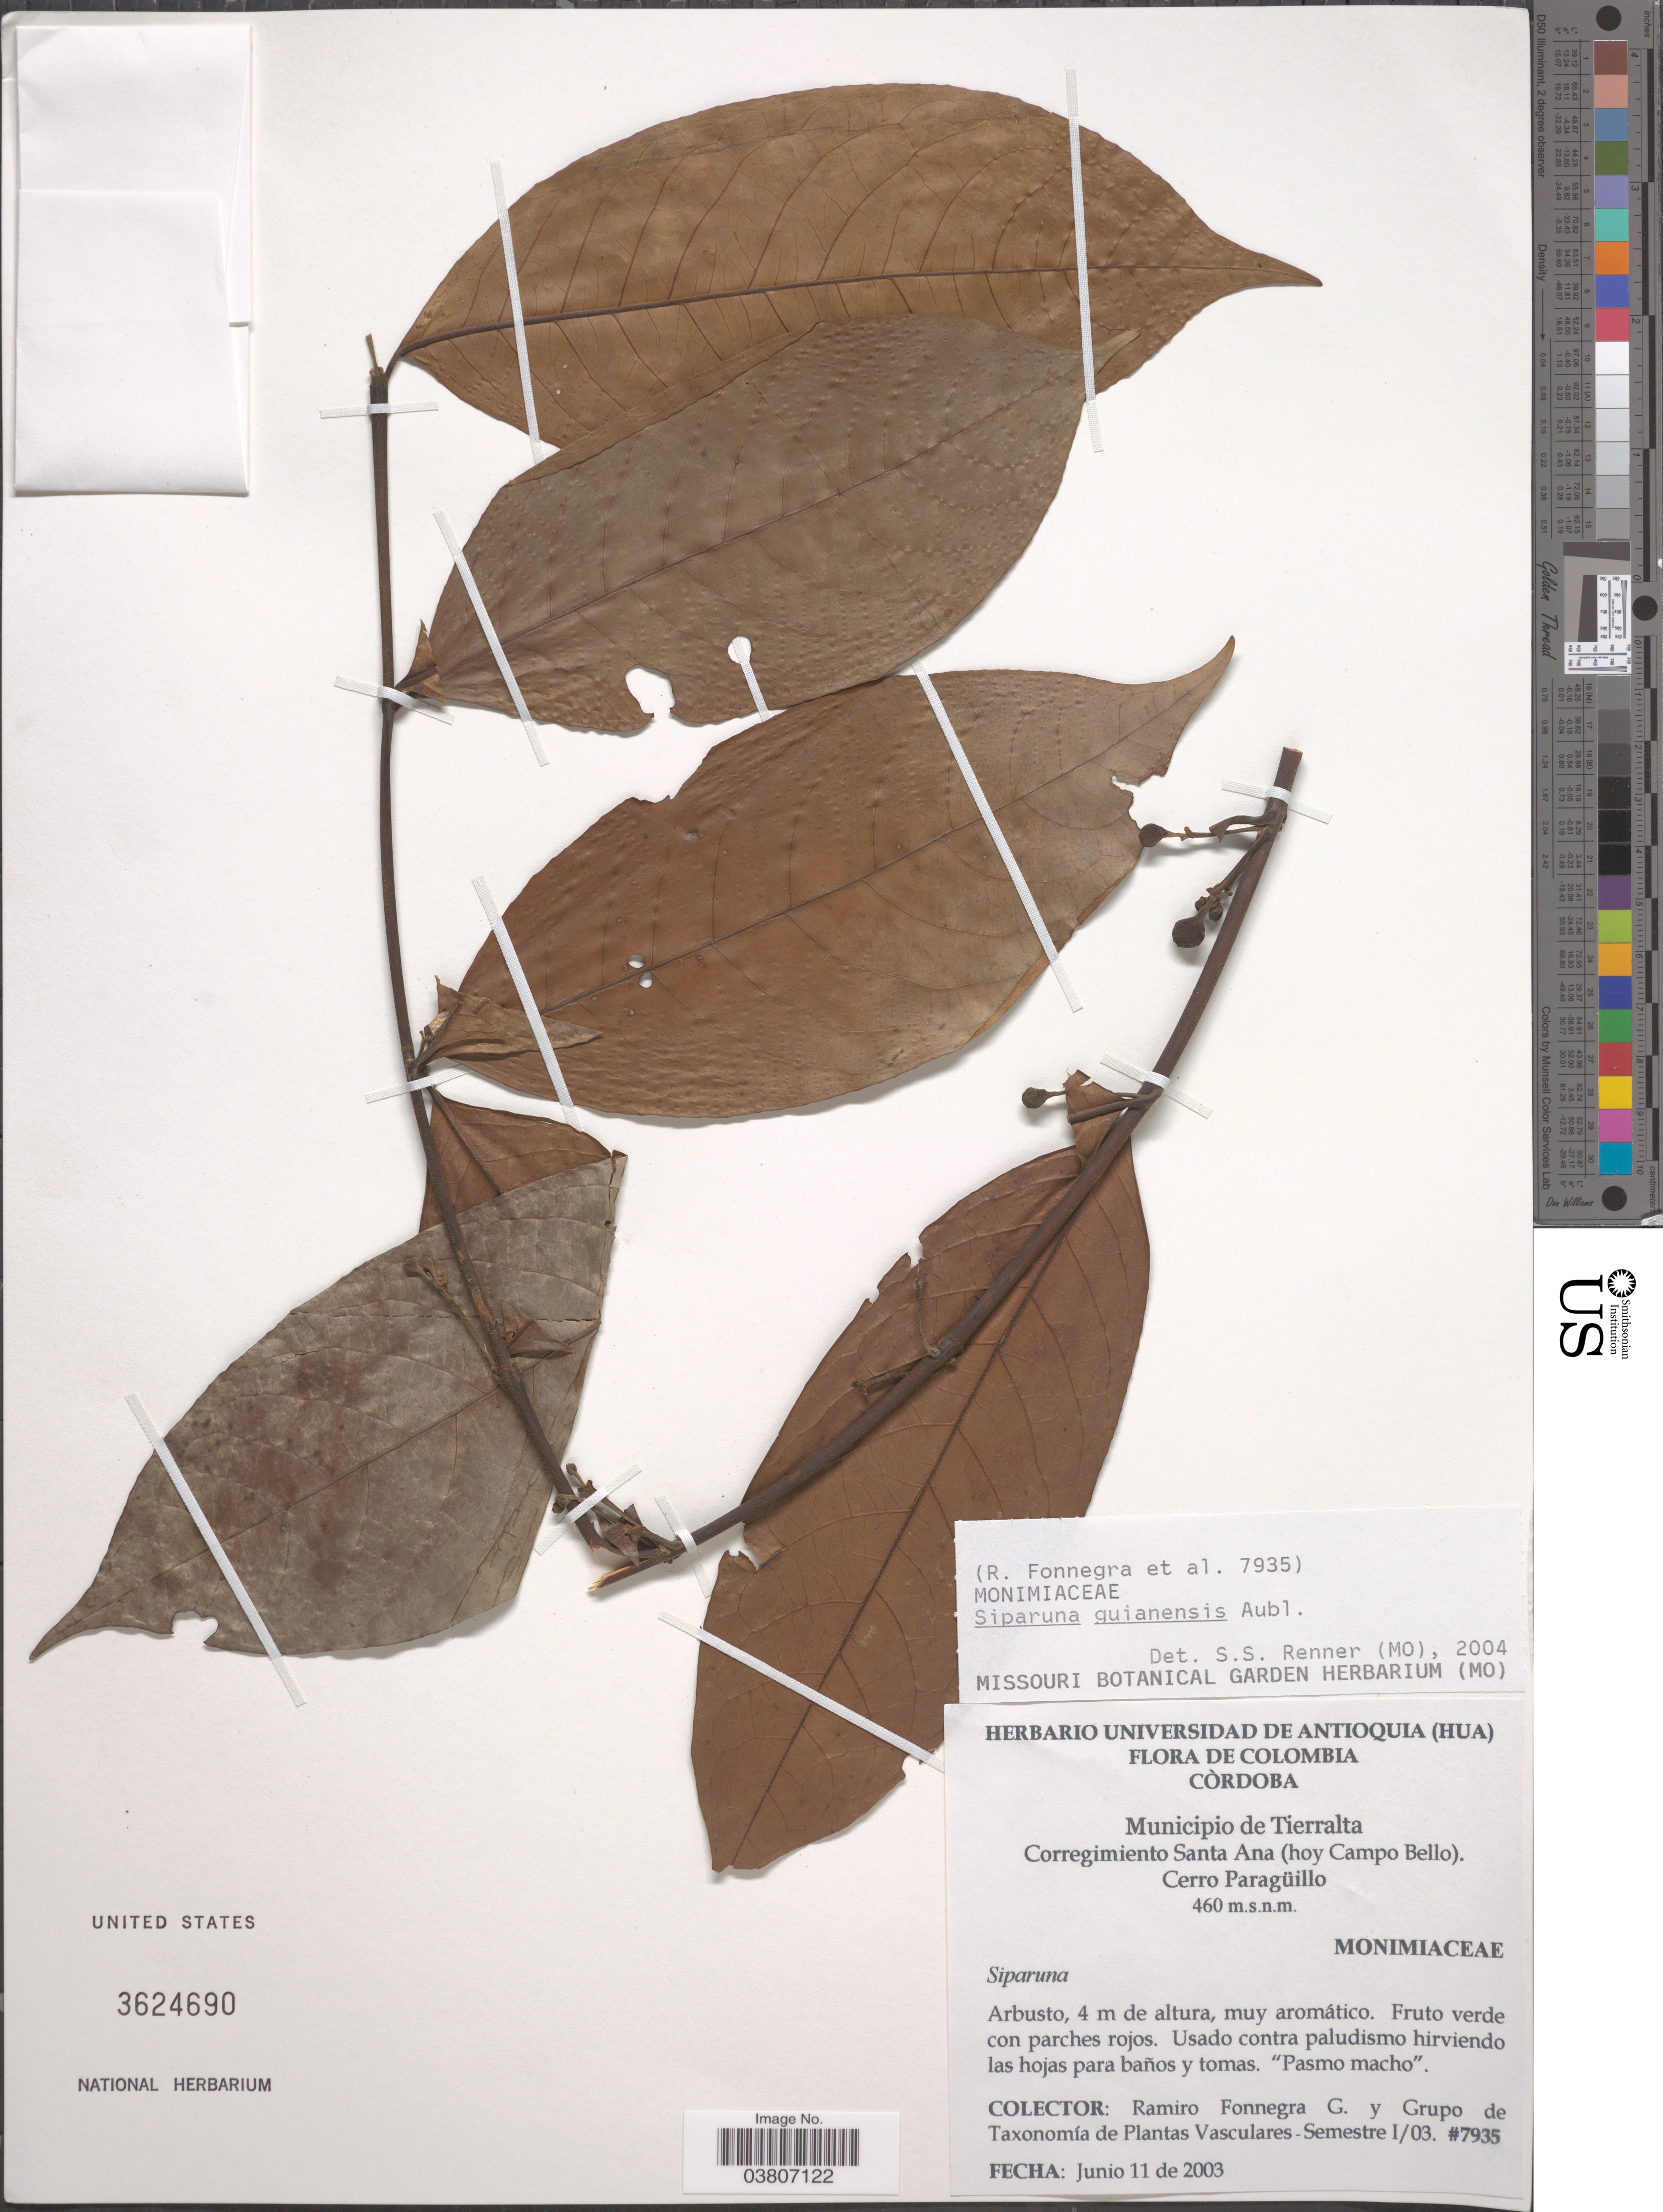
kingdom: Plantae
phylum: Tracheophyta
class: Magnoliopsida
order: Laurales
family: Siparunaceae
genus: Siparuna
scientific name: Siparuna guianensis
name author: Aubl.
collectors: R. Fonnegra G. & Grupo de Taxonomía de Plantas Vasculares-Semestre 1/03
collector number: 7935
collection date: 2003-06-11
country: Colombia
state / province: Córdoba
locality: Municipio de Tierralta. Corregimiento Santa Ana (hoy Campo Bello). Cerro Paragüillo.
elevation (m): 460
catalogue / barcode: US 3624690